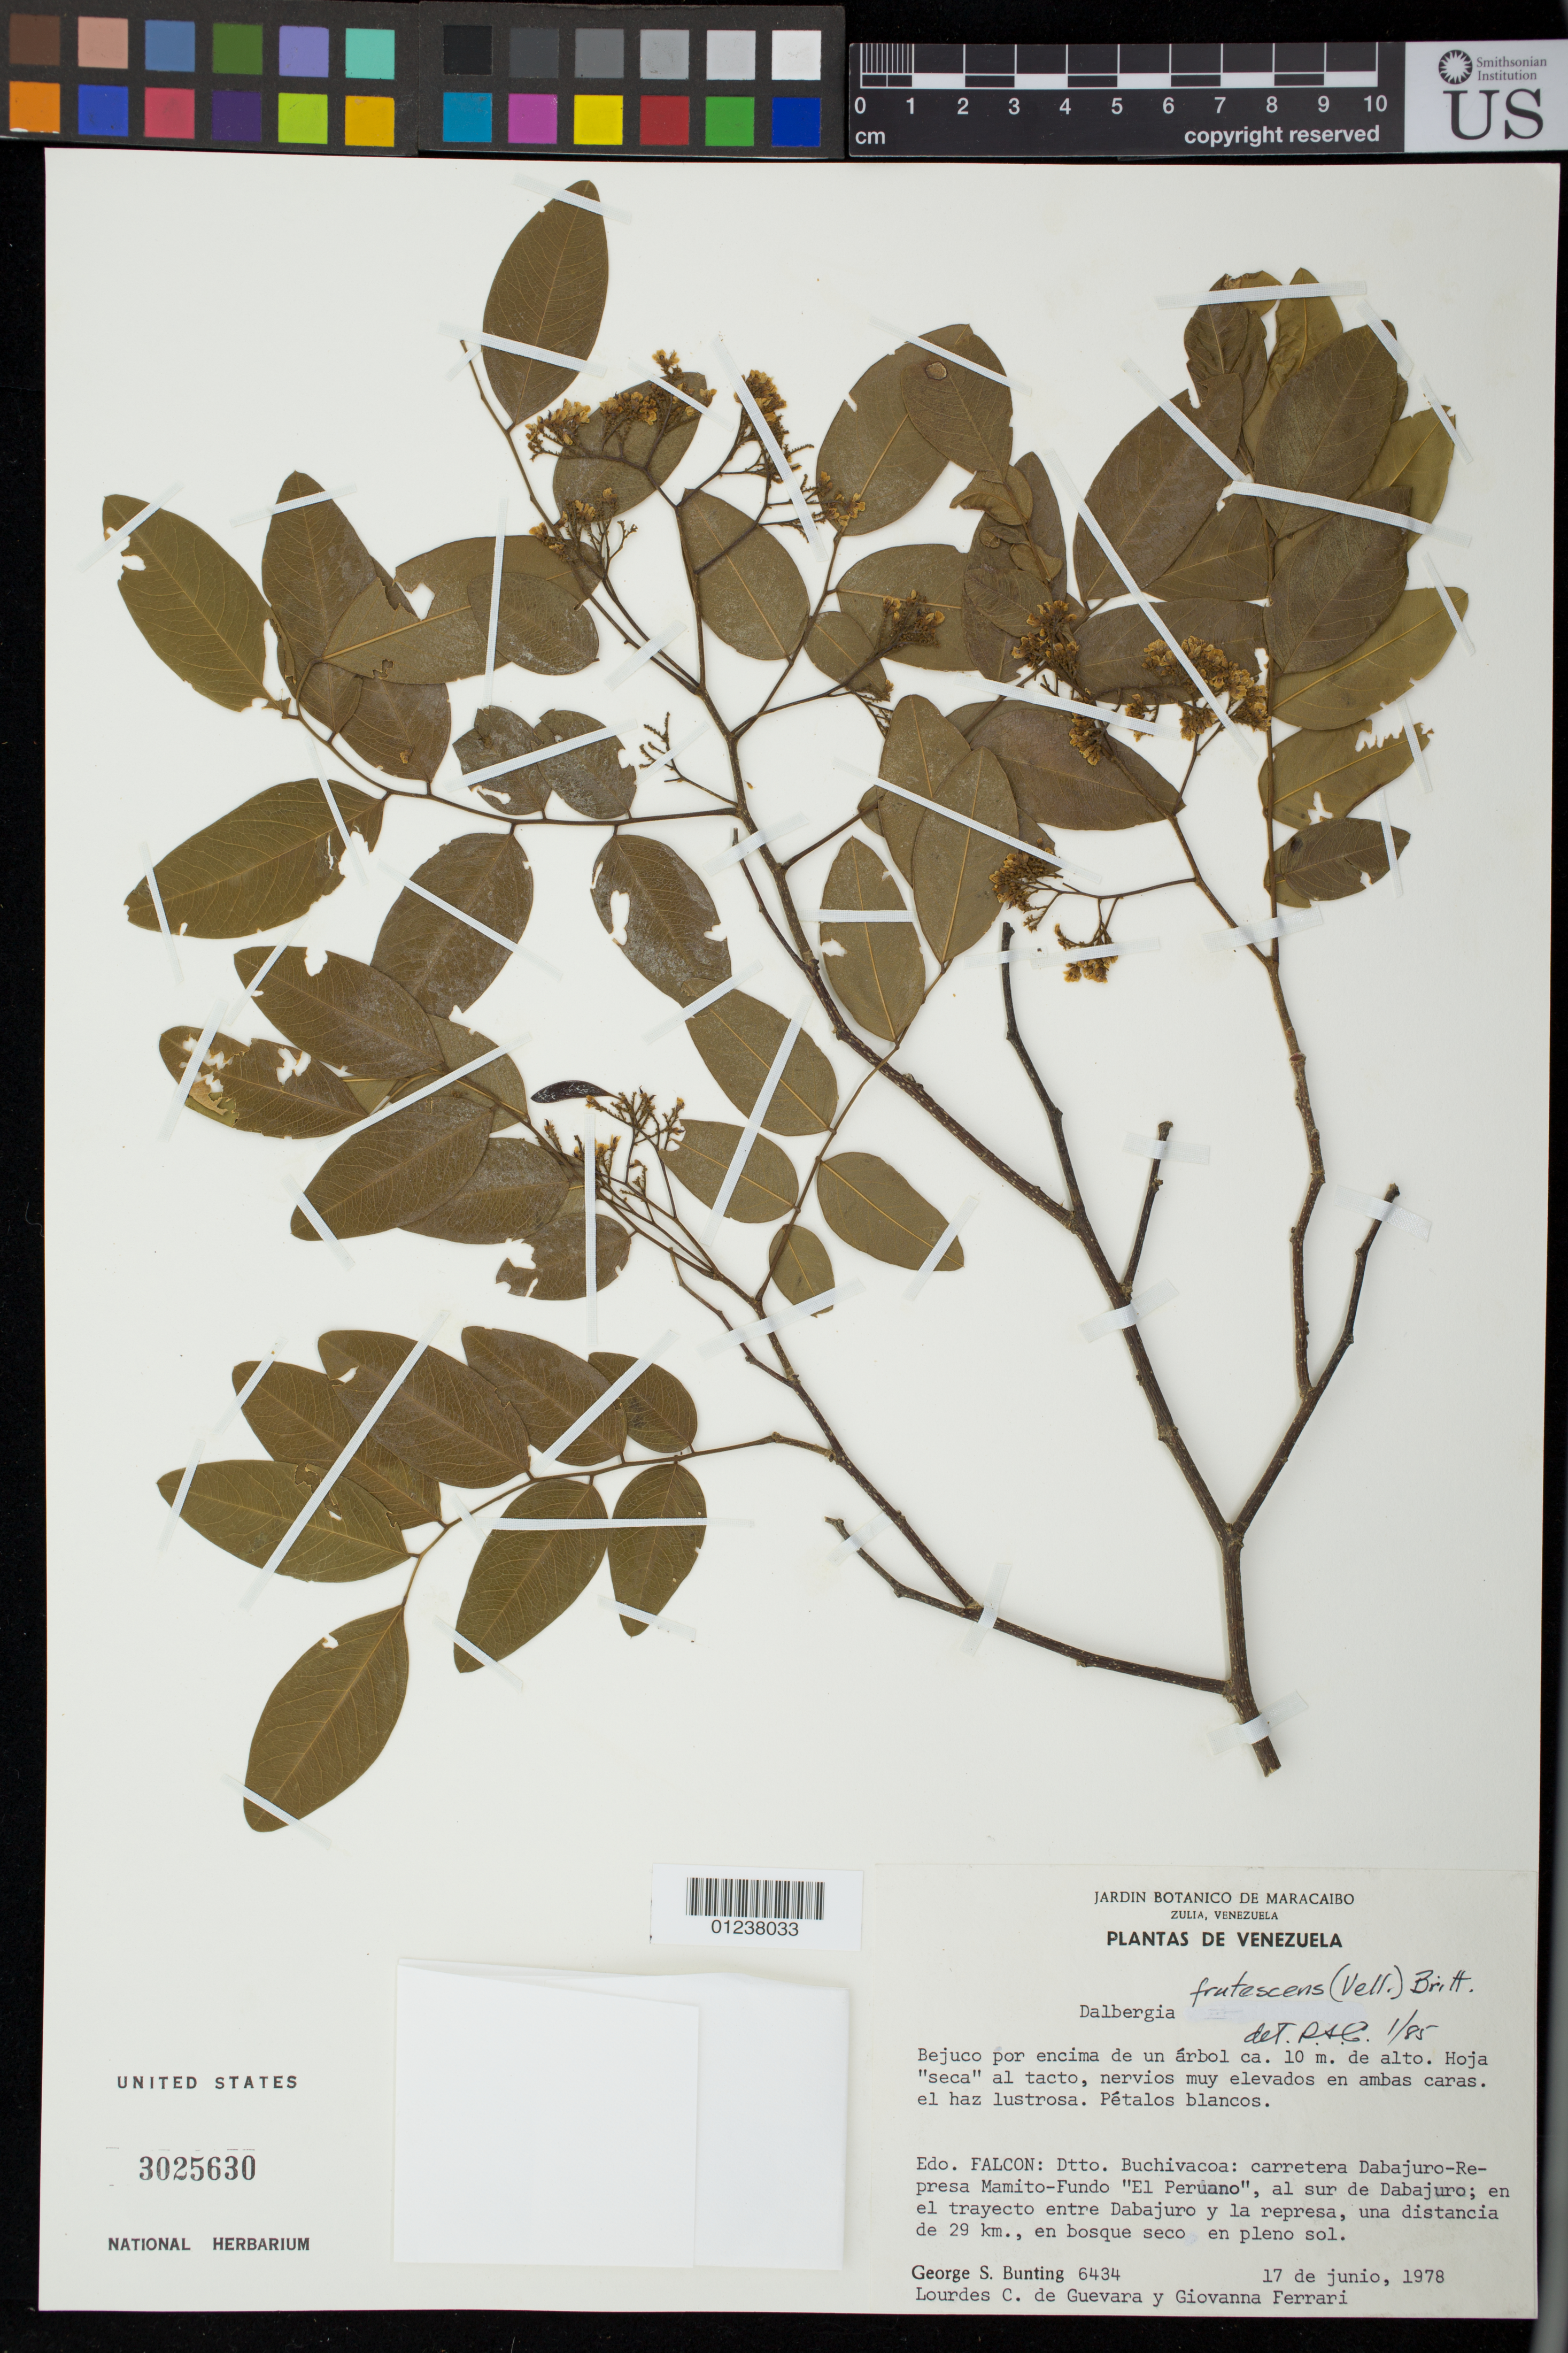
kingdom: Plantae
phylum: Tracheophyta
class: Magnoliopsida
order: Fabales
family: Fabaceae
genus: Dalbergia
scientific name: Dalbergia frutescens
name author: (Vell.) Britton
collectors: G. S. Bunting, L. De Guevara & G. Ferrari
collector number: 6434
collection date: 1978-06-17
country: Venezuela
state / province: Zulia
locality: Edo. Falcon: Dtto. Buchivacoa: carretera Dabajuro-Represa Mamito-Fundo "El Peruano", al sur de Dabajuro; en el trayecto entre Dabajuro y la represa, una distancia de 29 km.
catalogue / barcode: US 3025630